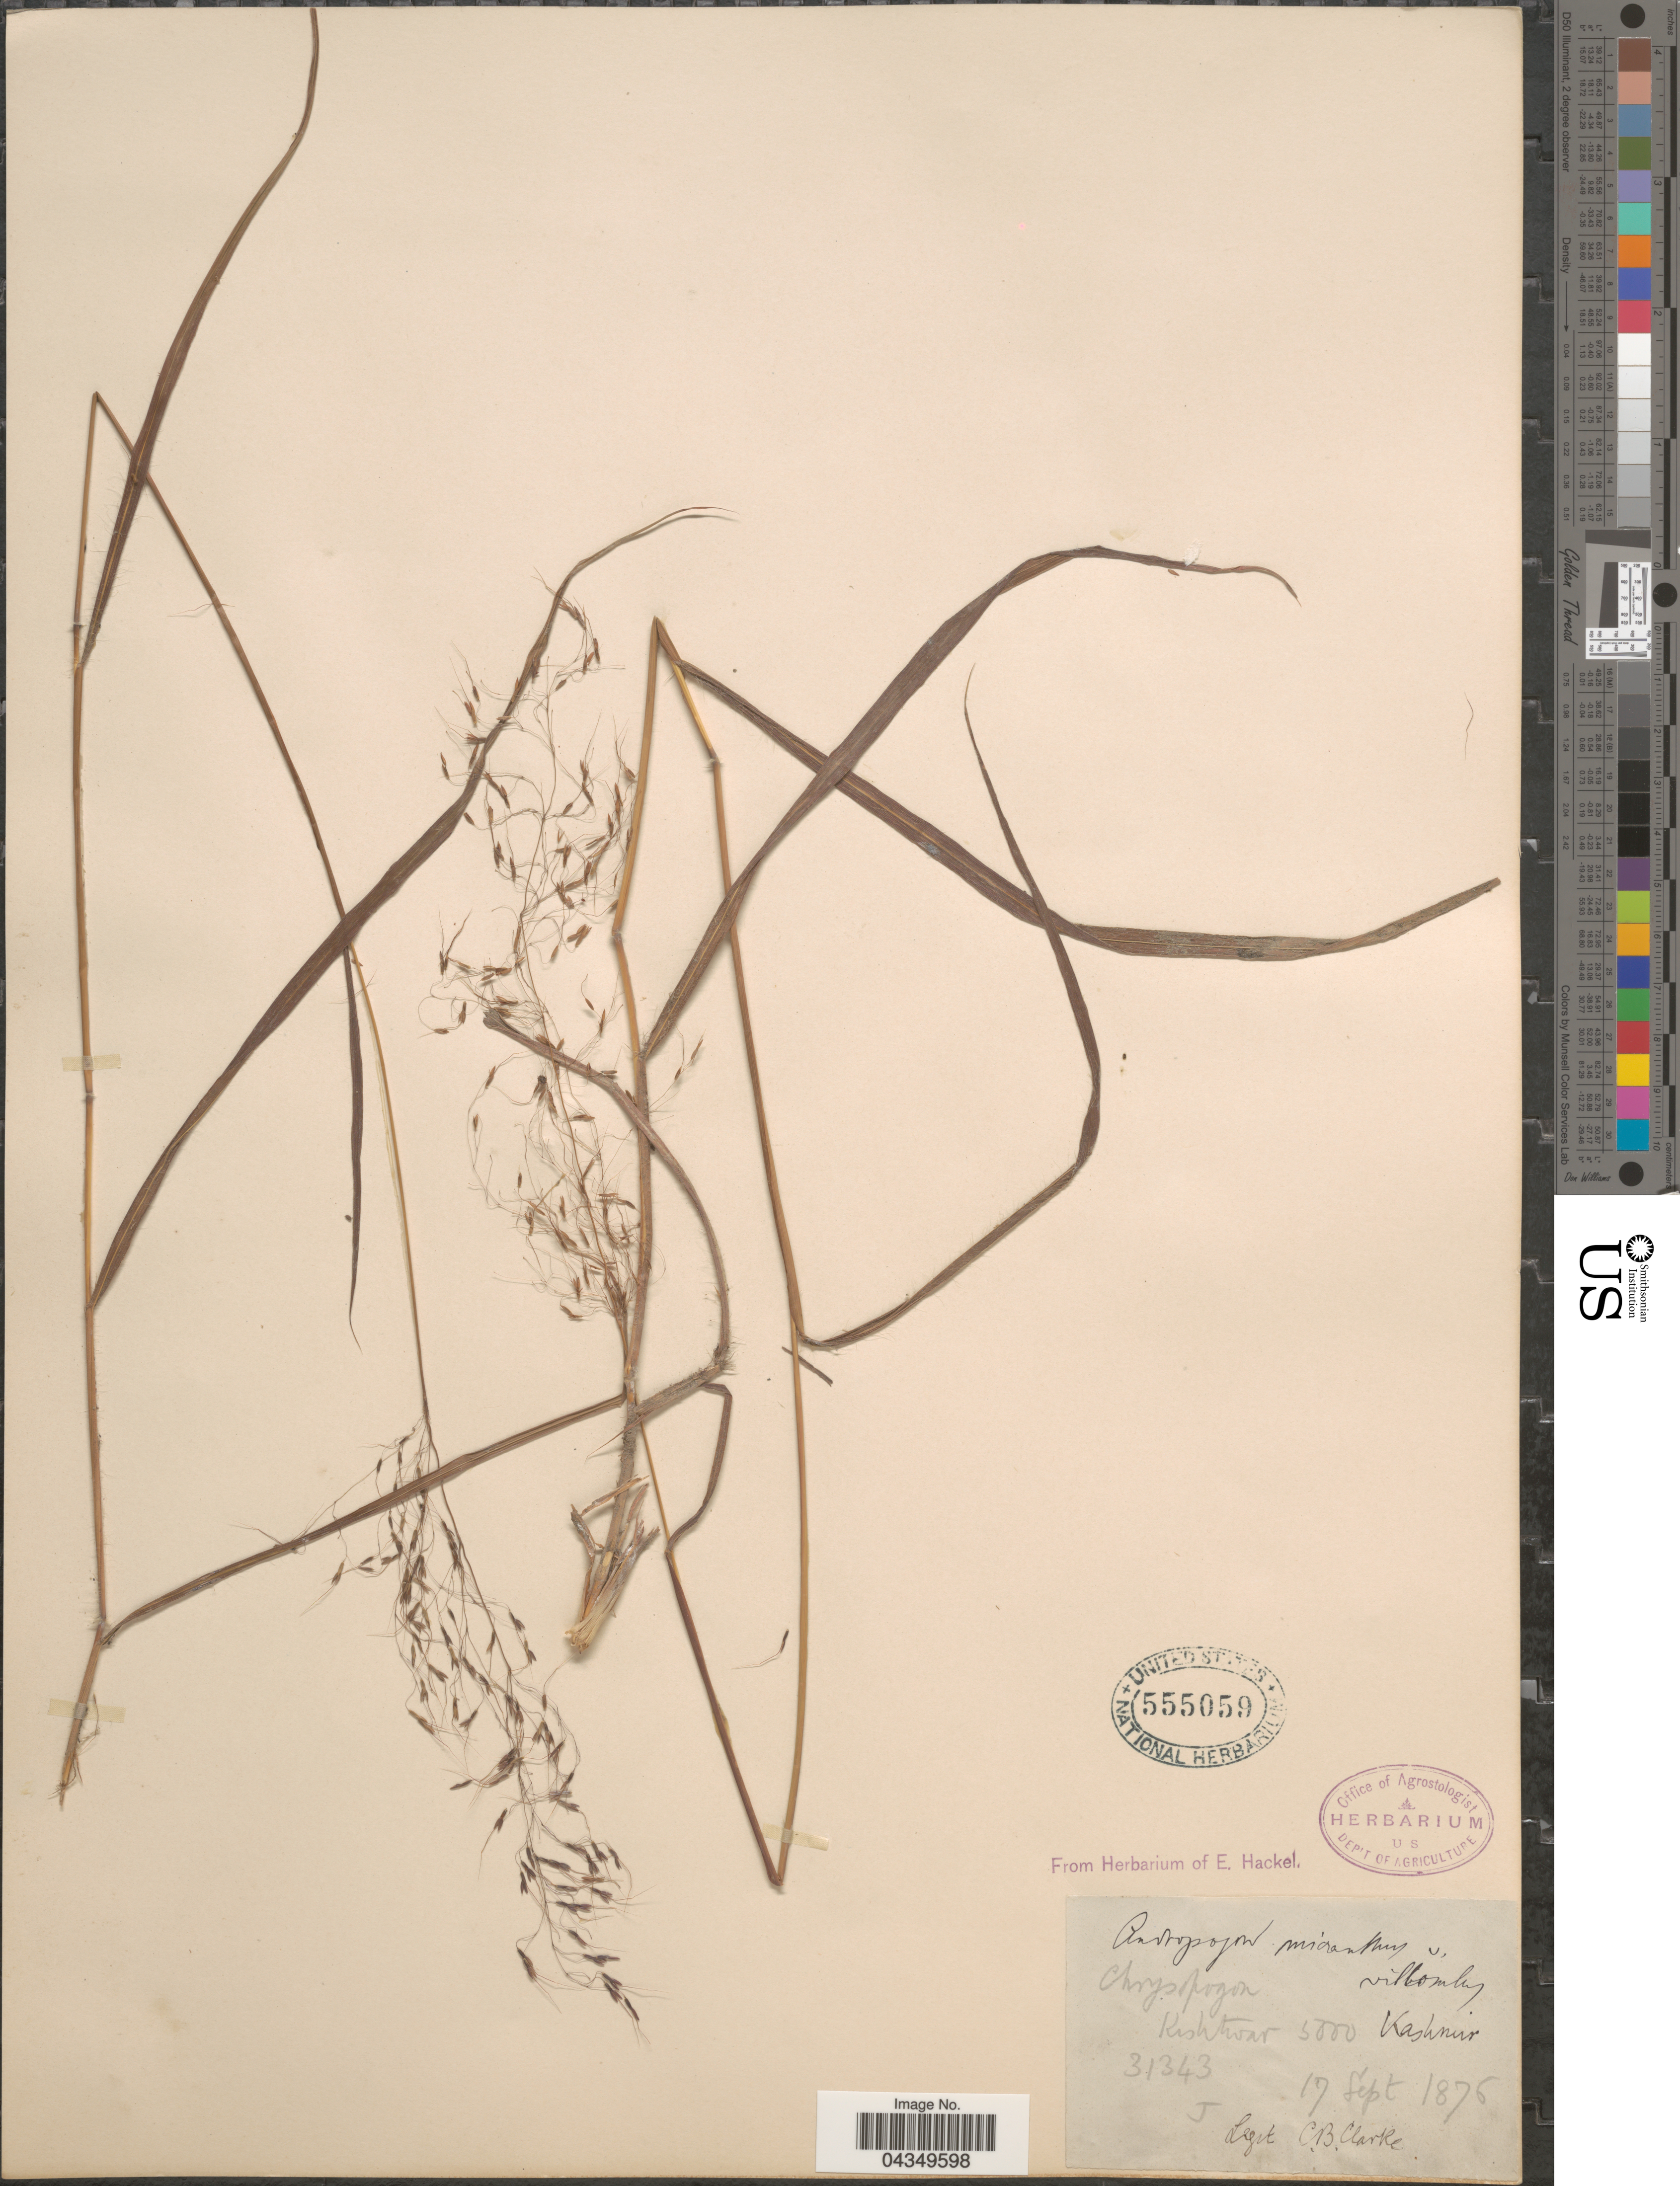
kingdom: Plantae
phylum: Tracheophyta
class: Liliopsida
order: Poales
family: Poaceae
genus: Capillipedium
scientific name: Capillipedium parviflorum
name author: (R. Br.) Stapf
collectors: C. B. Clarke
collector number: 31343J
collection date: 1876-09-17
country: India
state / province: Jammu and Kashmir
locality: Kishtwar. Kashmir.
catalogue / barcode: US 555059